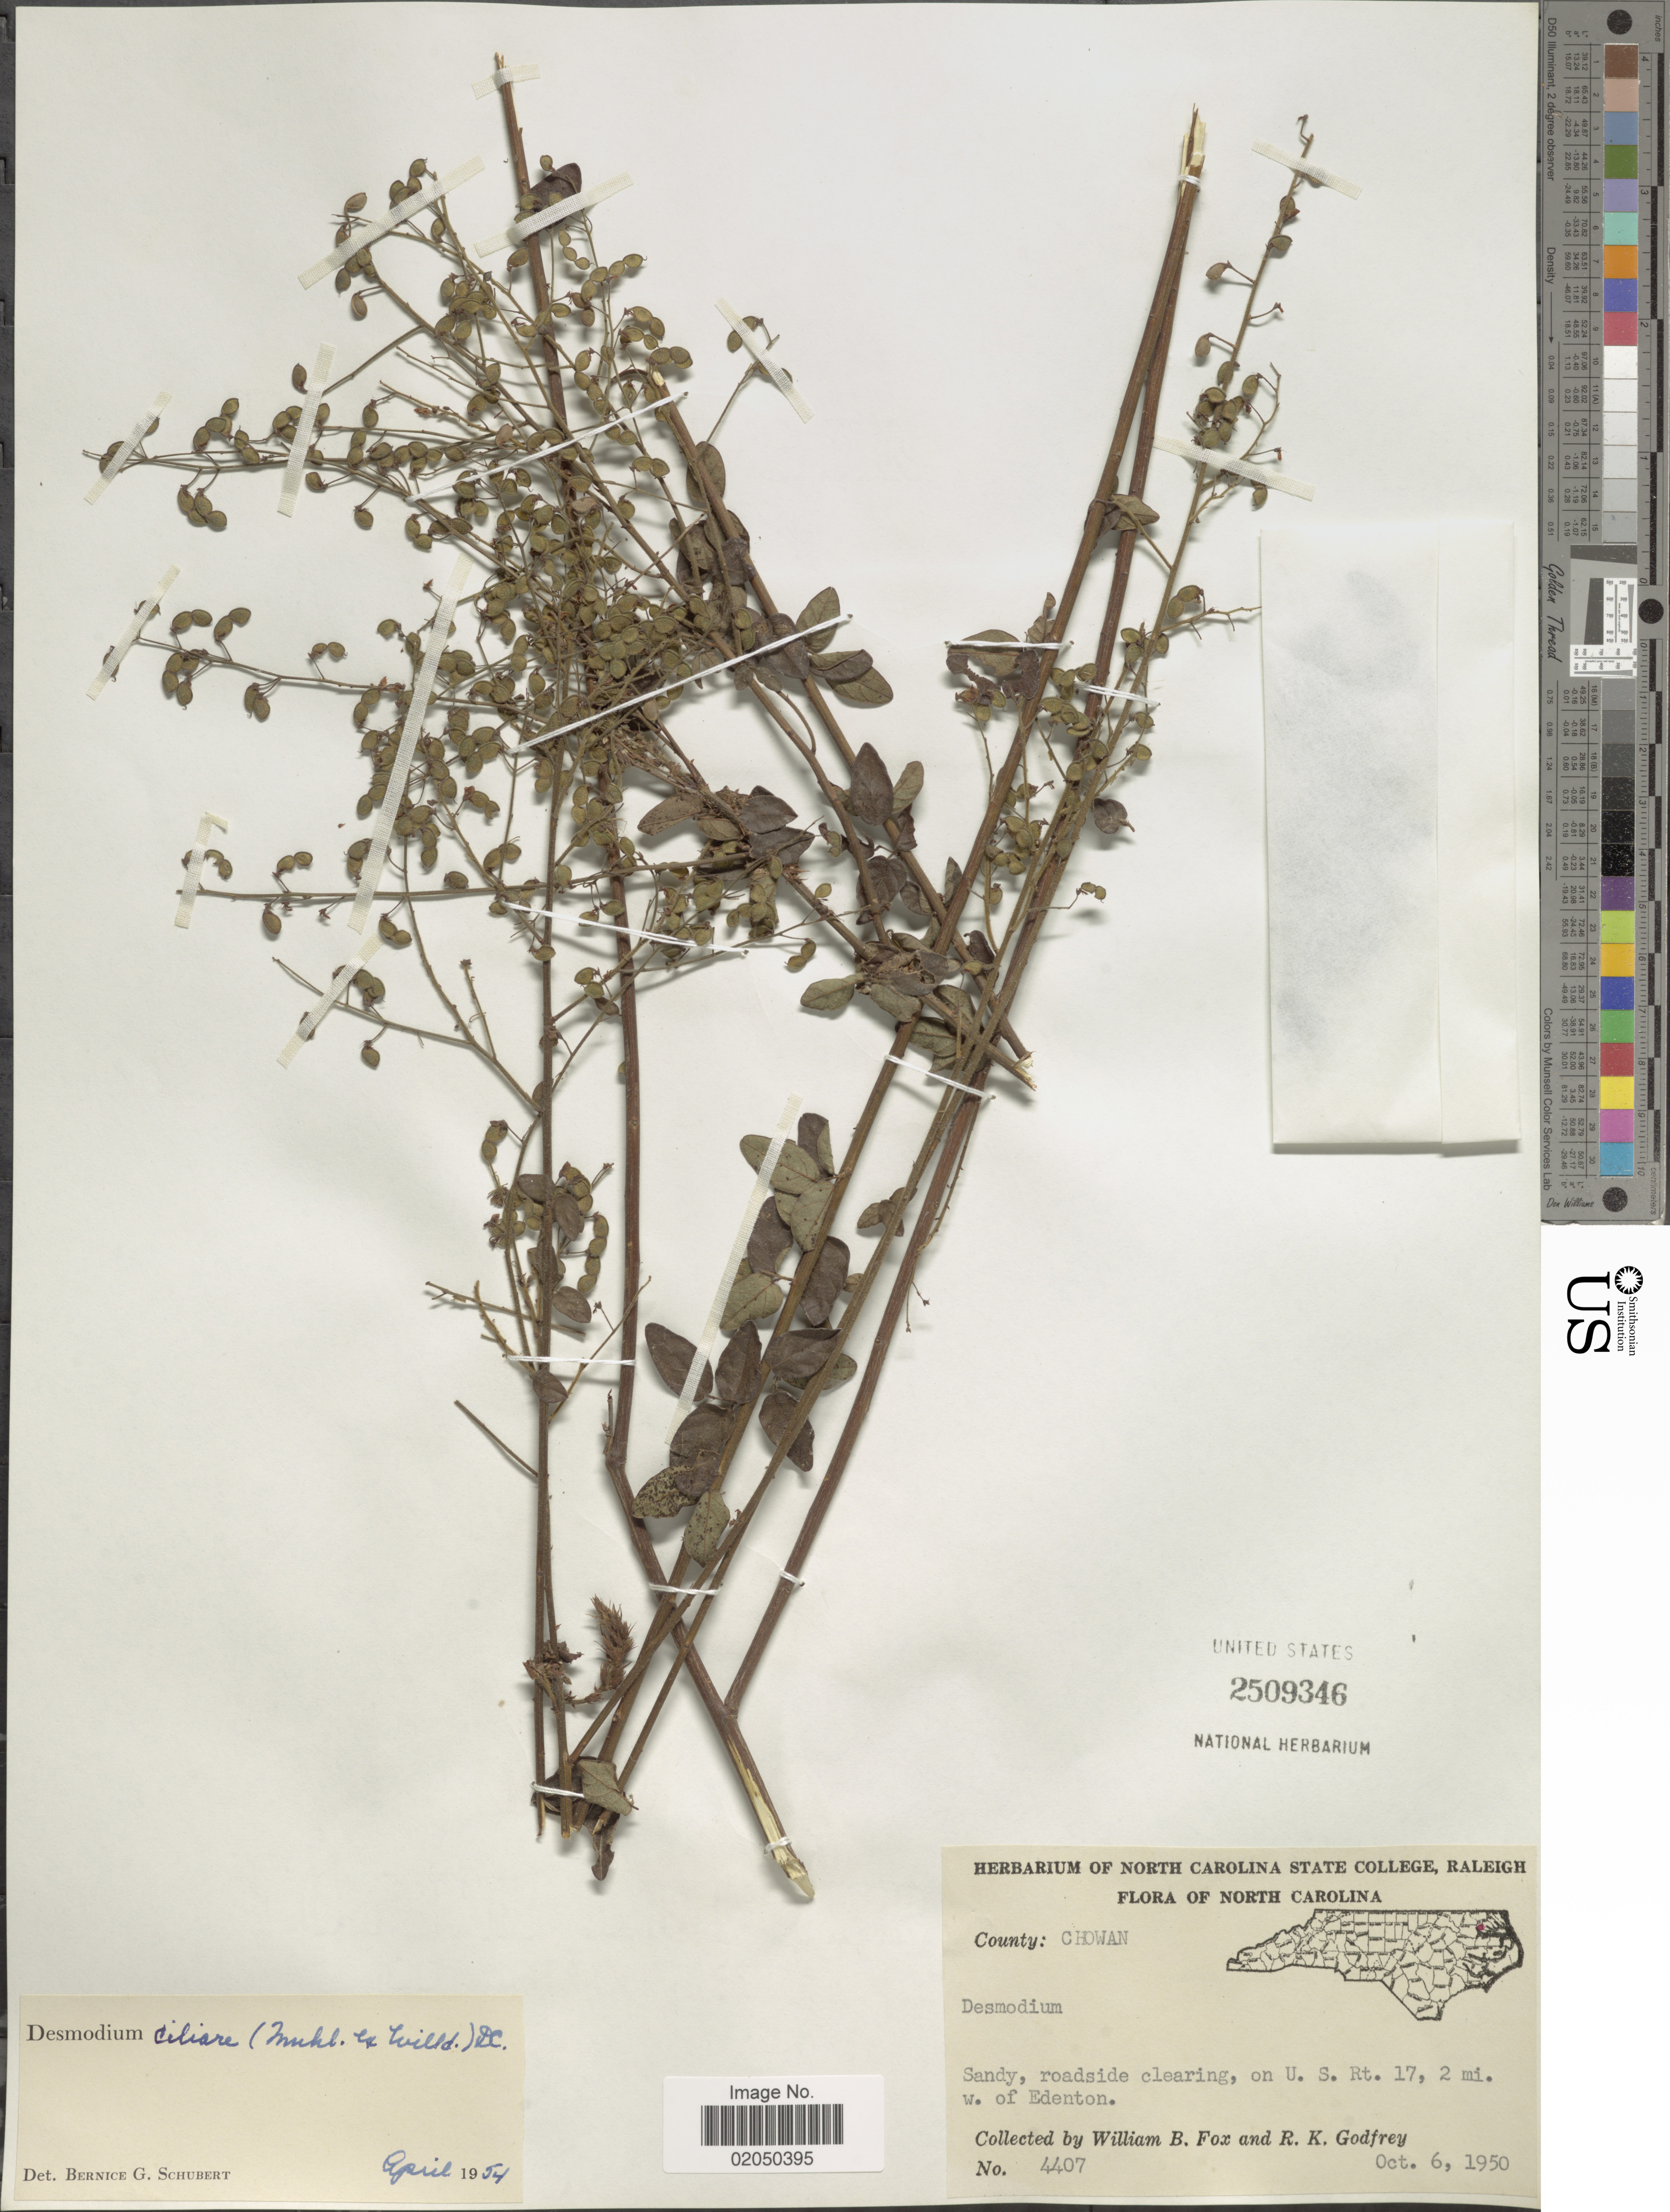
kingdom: Plantae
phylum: Tracheophyta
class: Magnoliopsida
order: Fabales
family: Fabaceae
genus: Desmodium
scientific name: Desmodium ciliare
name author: (Muhl. ex Willd.) DC.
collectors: W. B. Fox & R. K. Godfrey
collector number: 4407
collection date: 1950-10-06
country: United States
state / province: North Carolina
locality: County: Chowan, on U.S. Rt. 17, 2 mi. w of Edenton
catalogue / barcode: US 2509346